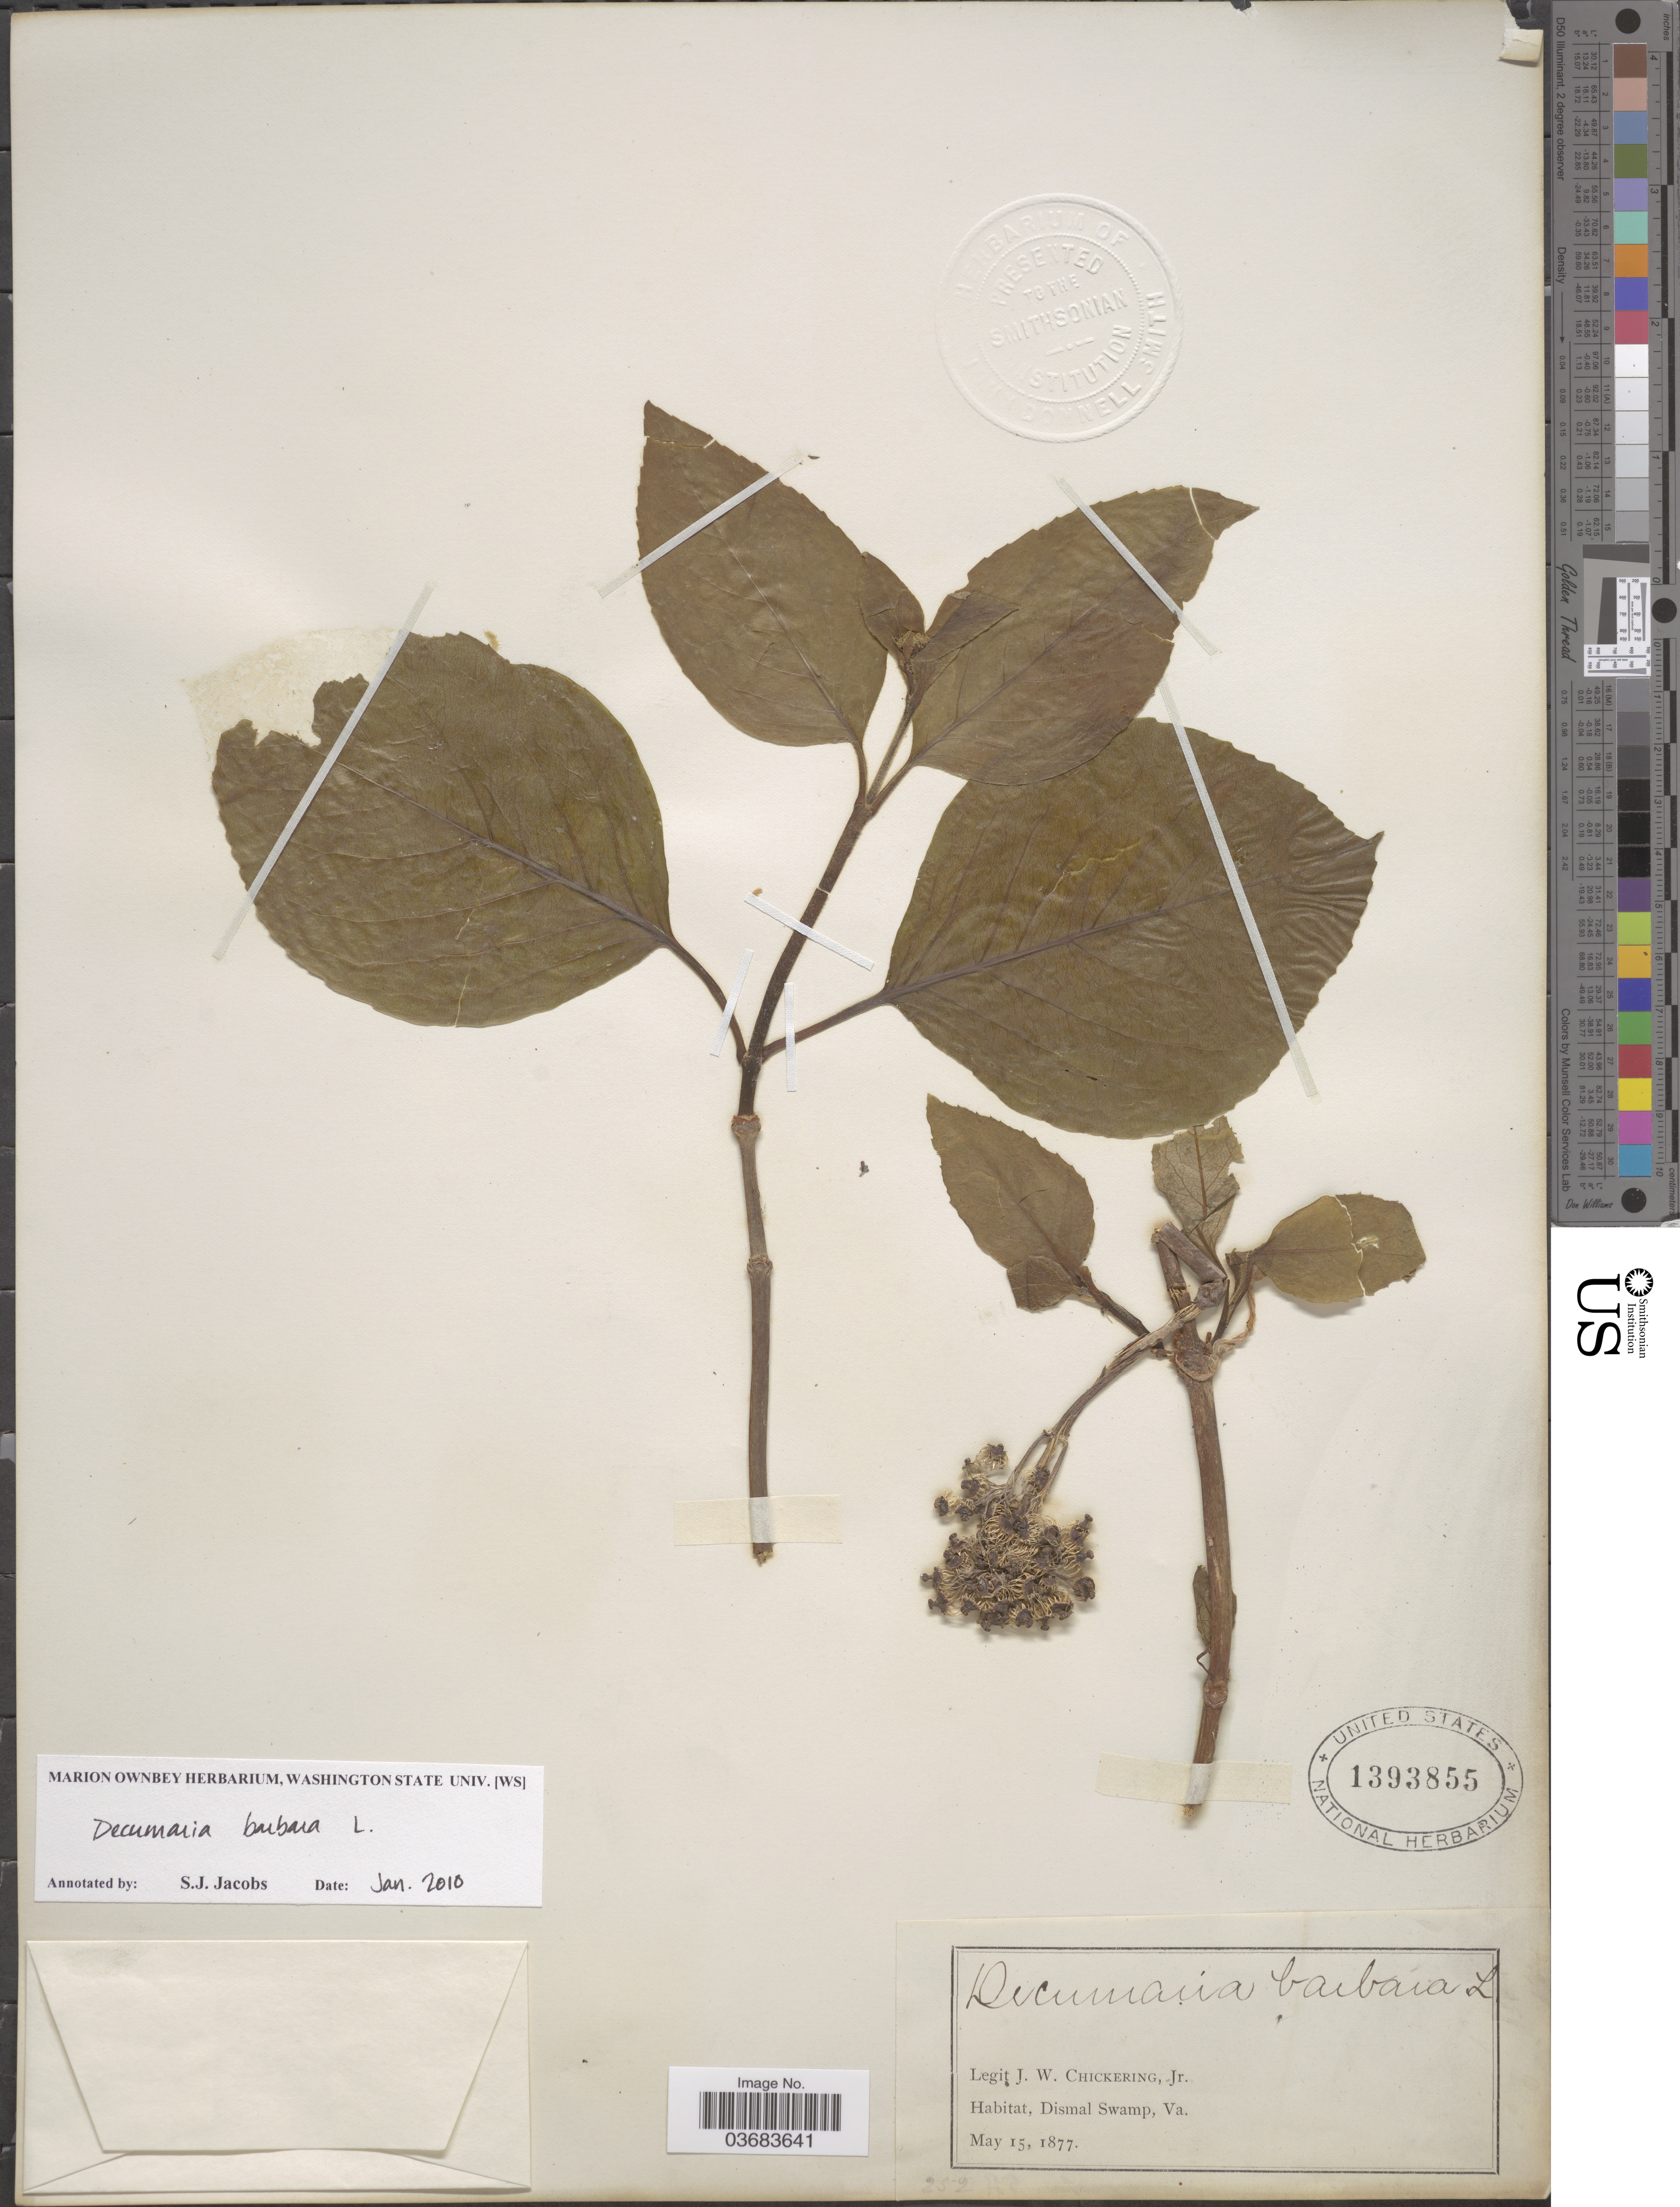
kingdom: Plantae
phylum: Tracheophyta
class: Magnoliopsida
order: Cornales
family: Hydrangeaceae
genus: Hydrangea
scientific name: Hydrangea barbara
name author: (L.) Bernd Schulz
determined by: Strong, Mark T., (BOT), Smithsonian Institution - National Museum of Natural History (UNITED STATES)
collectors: J. Chickering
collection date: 1877-05-15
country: United States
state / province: Virginia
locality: Dismal Swamp.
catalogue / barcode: US 1393855